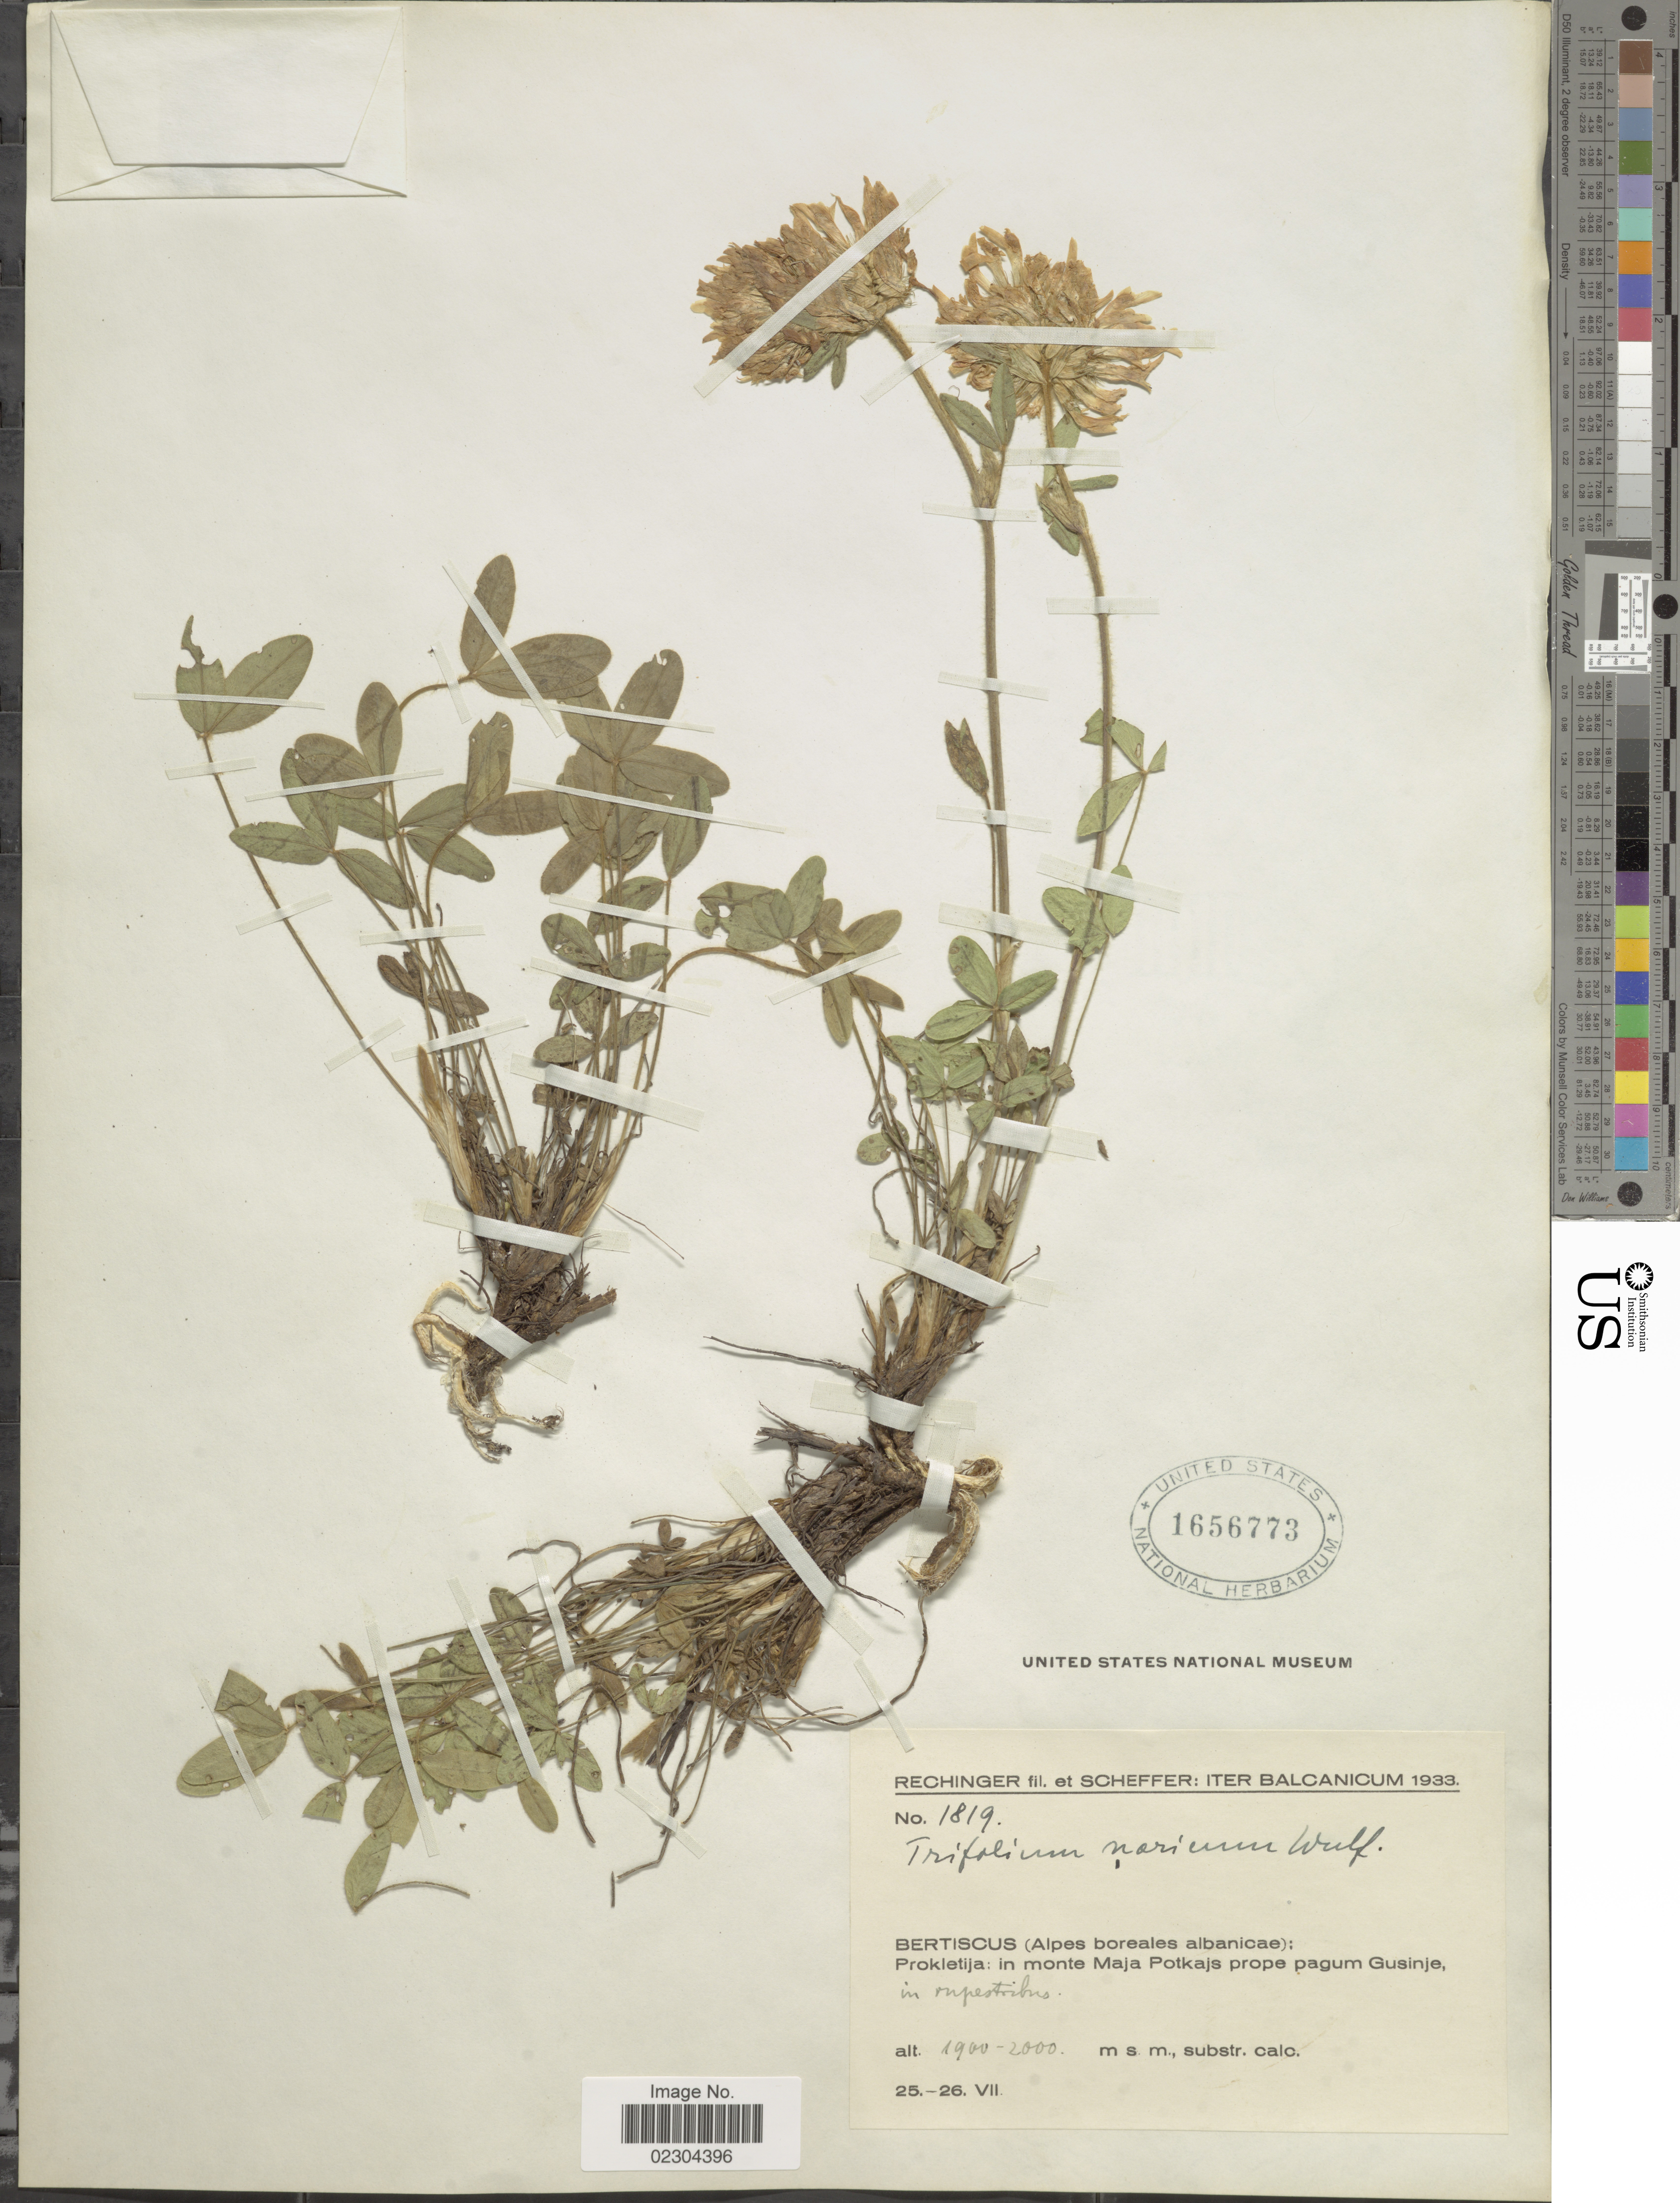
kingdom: Plantae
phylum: Tracheophyta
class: Magnoliopsida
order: Fabales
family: Fabaceae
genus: Trifolium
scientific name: Trifolium noricum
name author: Wulfen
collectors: -- Rechinger & Scheffer, --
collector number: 1819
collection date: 1933-07-25/1933-07-26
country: Albania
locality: Balcanicum, Bertiscus (Alpes boreales albanicae) Prokletija in motne Maja Potkajs prope pagum Gusinje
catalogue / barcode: US 1656773